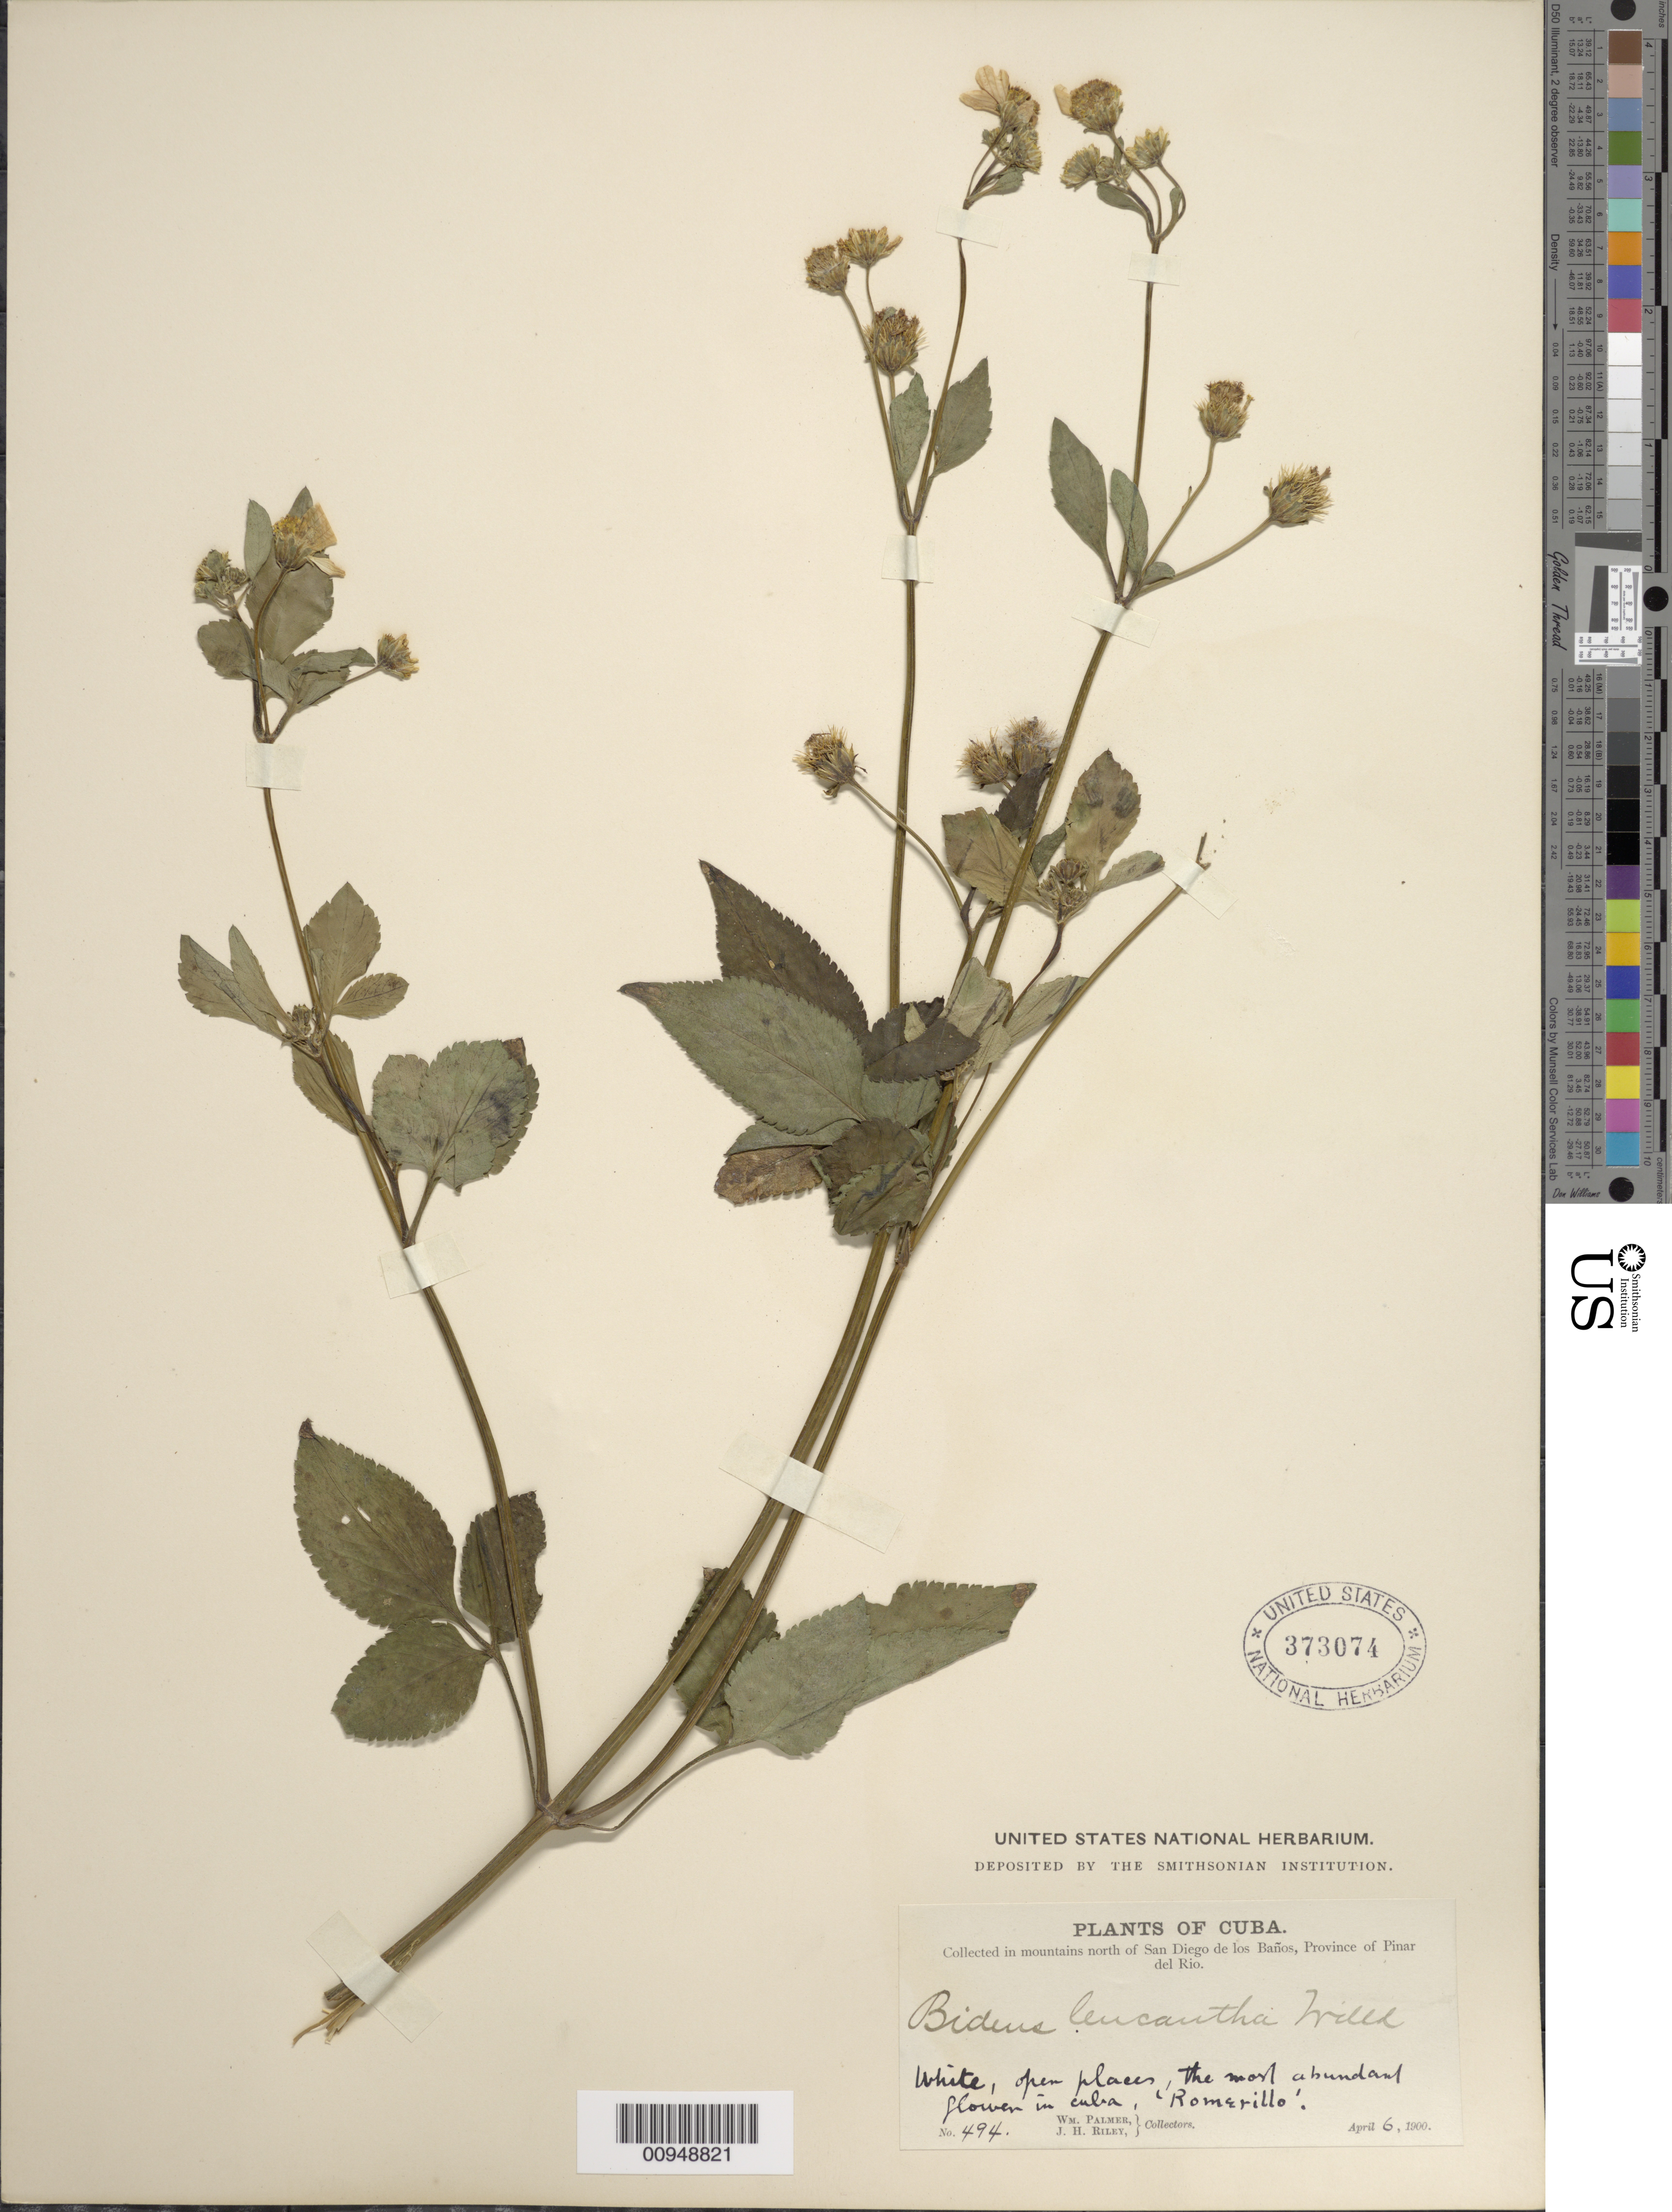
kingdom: Plantae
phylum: Tracheophyta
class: Magnoliopsida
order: Asterales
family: Asteraceae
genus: Bidens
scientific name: Bidens alba var. radiata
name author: (Sch. Bip.) R.E. Ballard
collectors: W. Palmer & J. H. Riley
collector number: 494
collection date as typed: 06 Apr 1900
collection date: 1900-04-06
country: Cuba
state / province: Pinar del Rio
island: Cuba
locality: mountains N of San Diego de los Baños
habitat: Open places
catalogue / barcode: US 373074